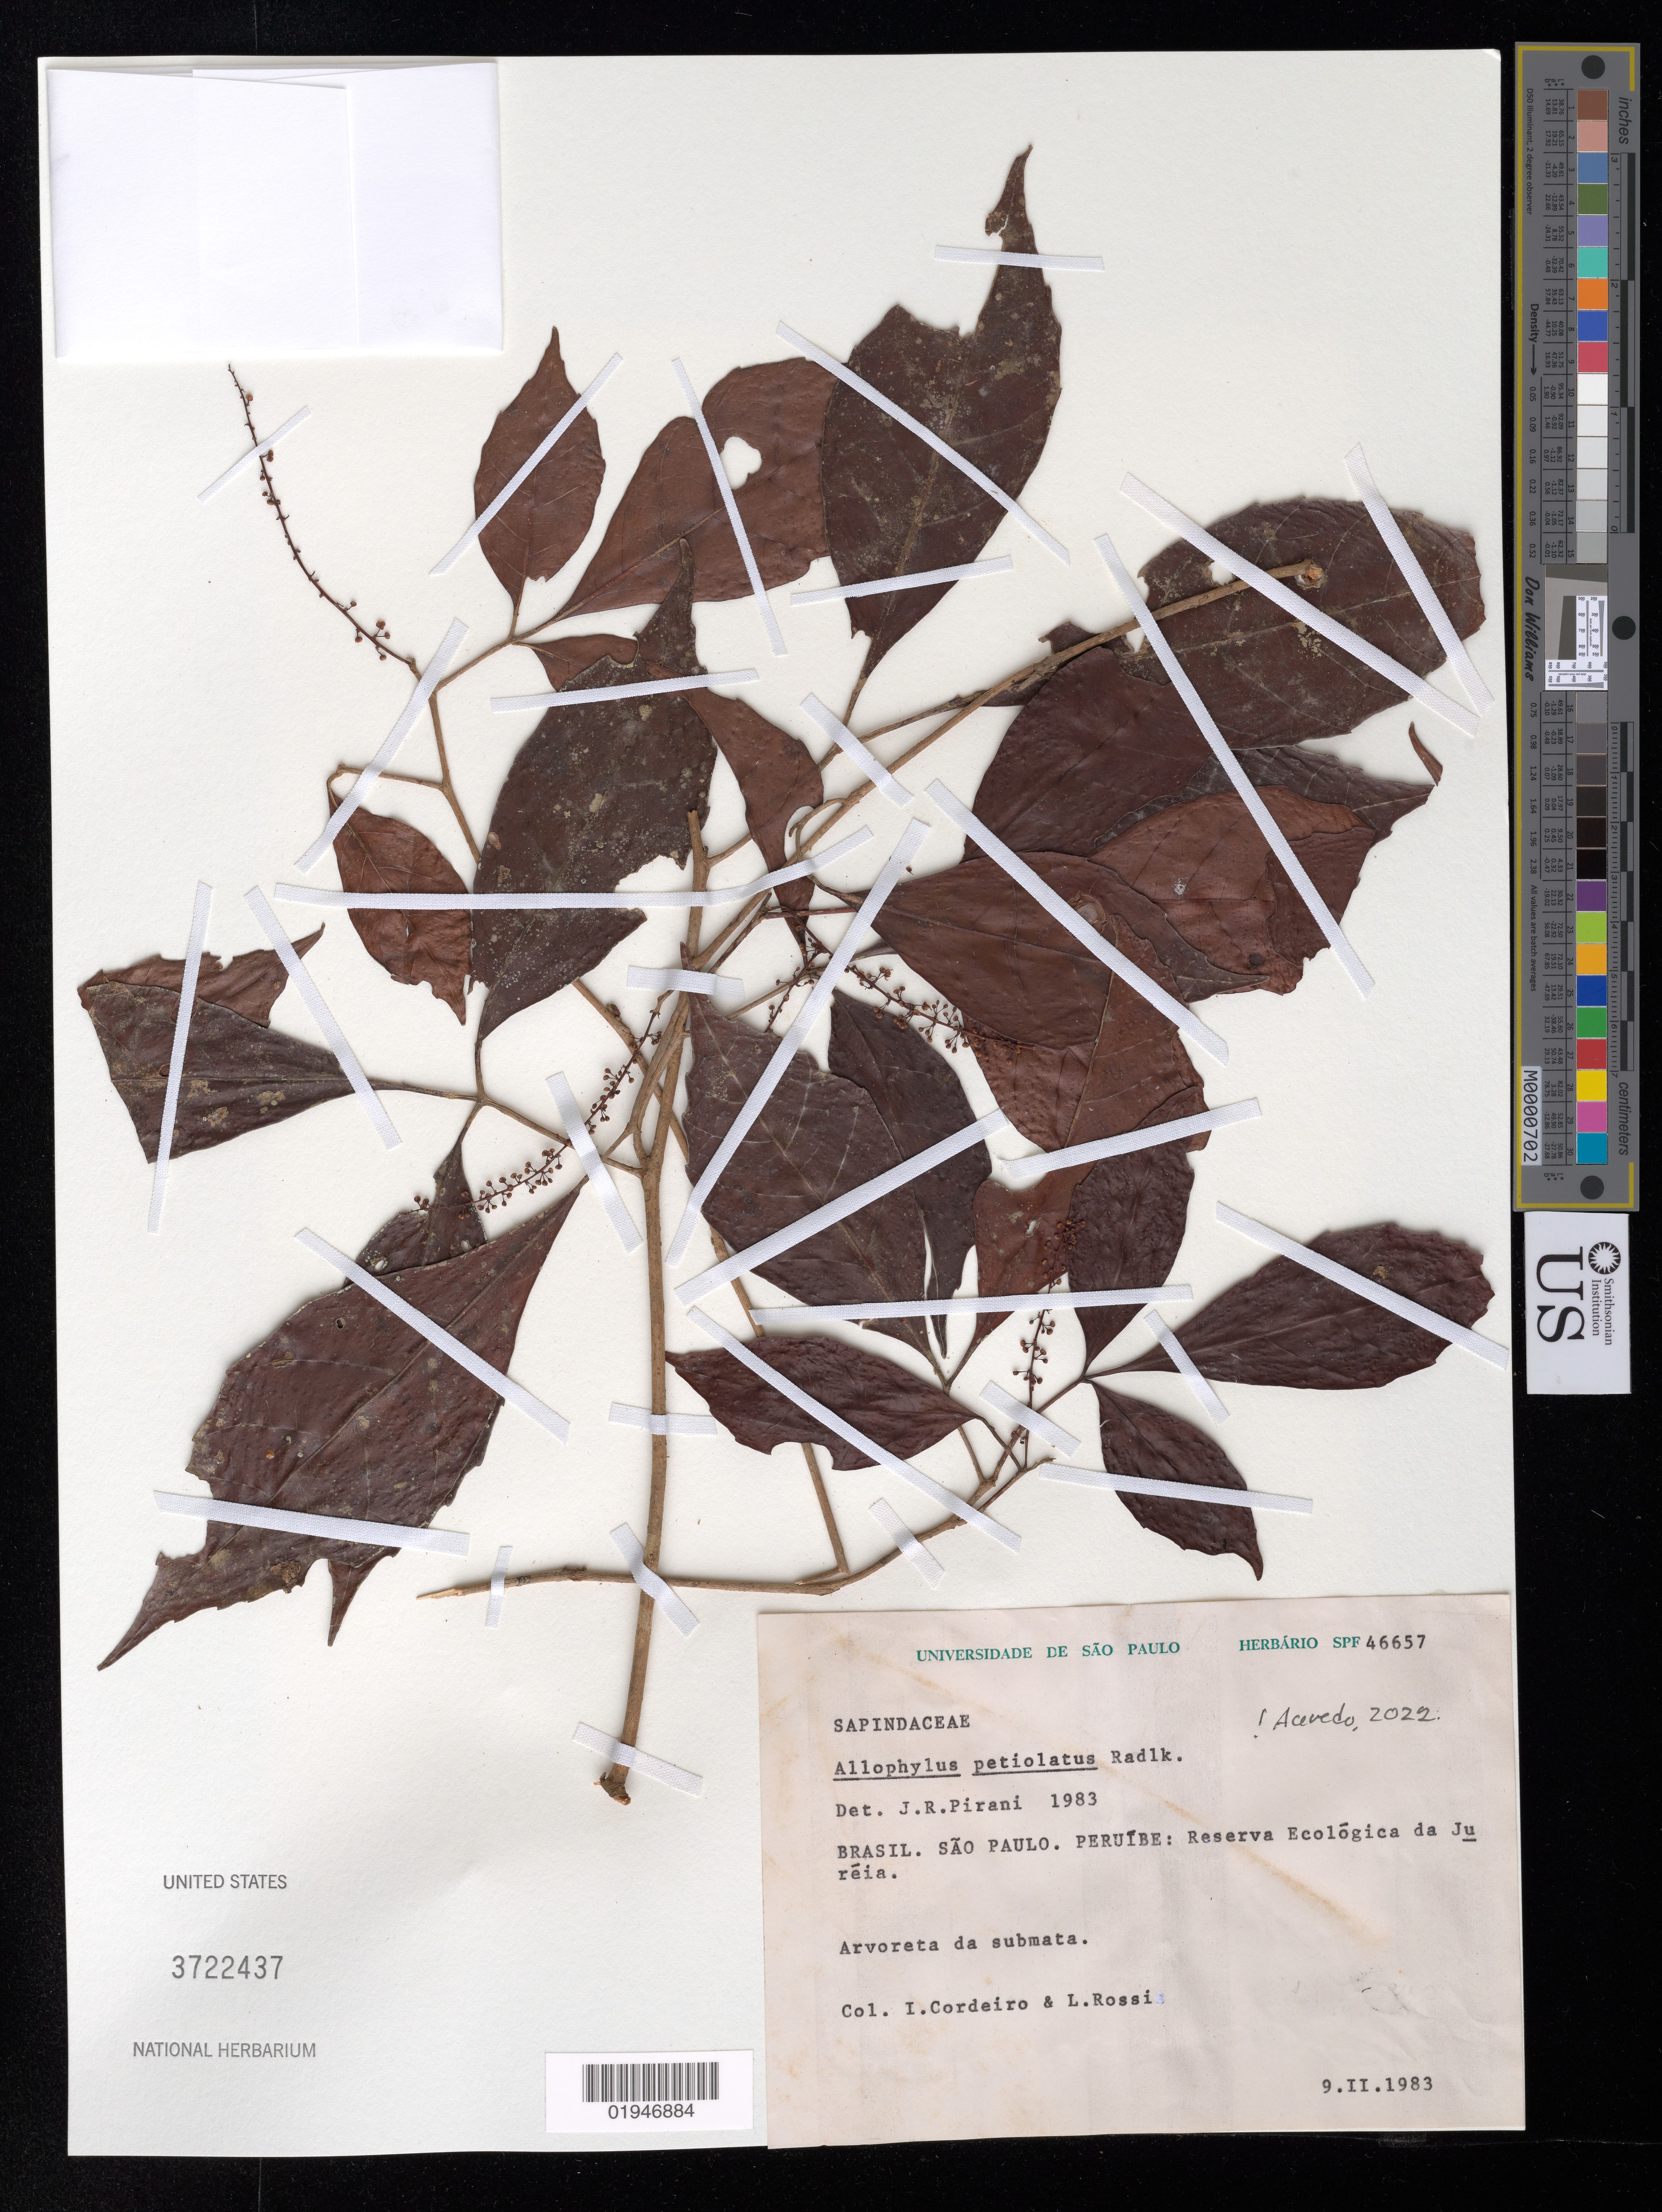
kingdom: Plantae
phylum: Tracheophyta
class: Magnoliopsida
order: Sapindales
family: Sapindaceae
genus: Allophylus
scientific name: Allophylus petiolatus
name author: Radlk. ex W. Muell.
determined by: Pirani, J. R.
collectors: I. Cordeiro & L. Rossi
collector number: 46657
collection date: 1983-02-09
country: Brazil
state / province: São Paulo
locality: Peruíbe. Reserva Ecológica da Juréia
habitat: Sub mata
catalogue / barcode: US 3722437